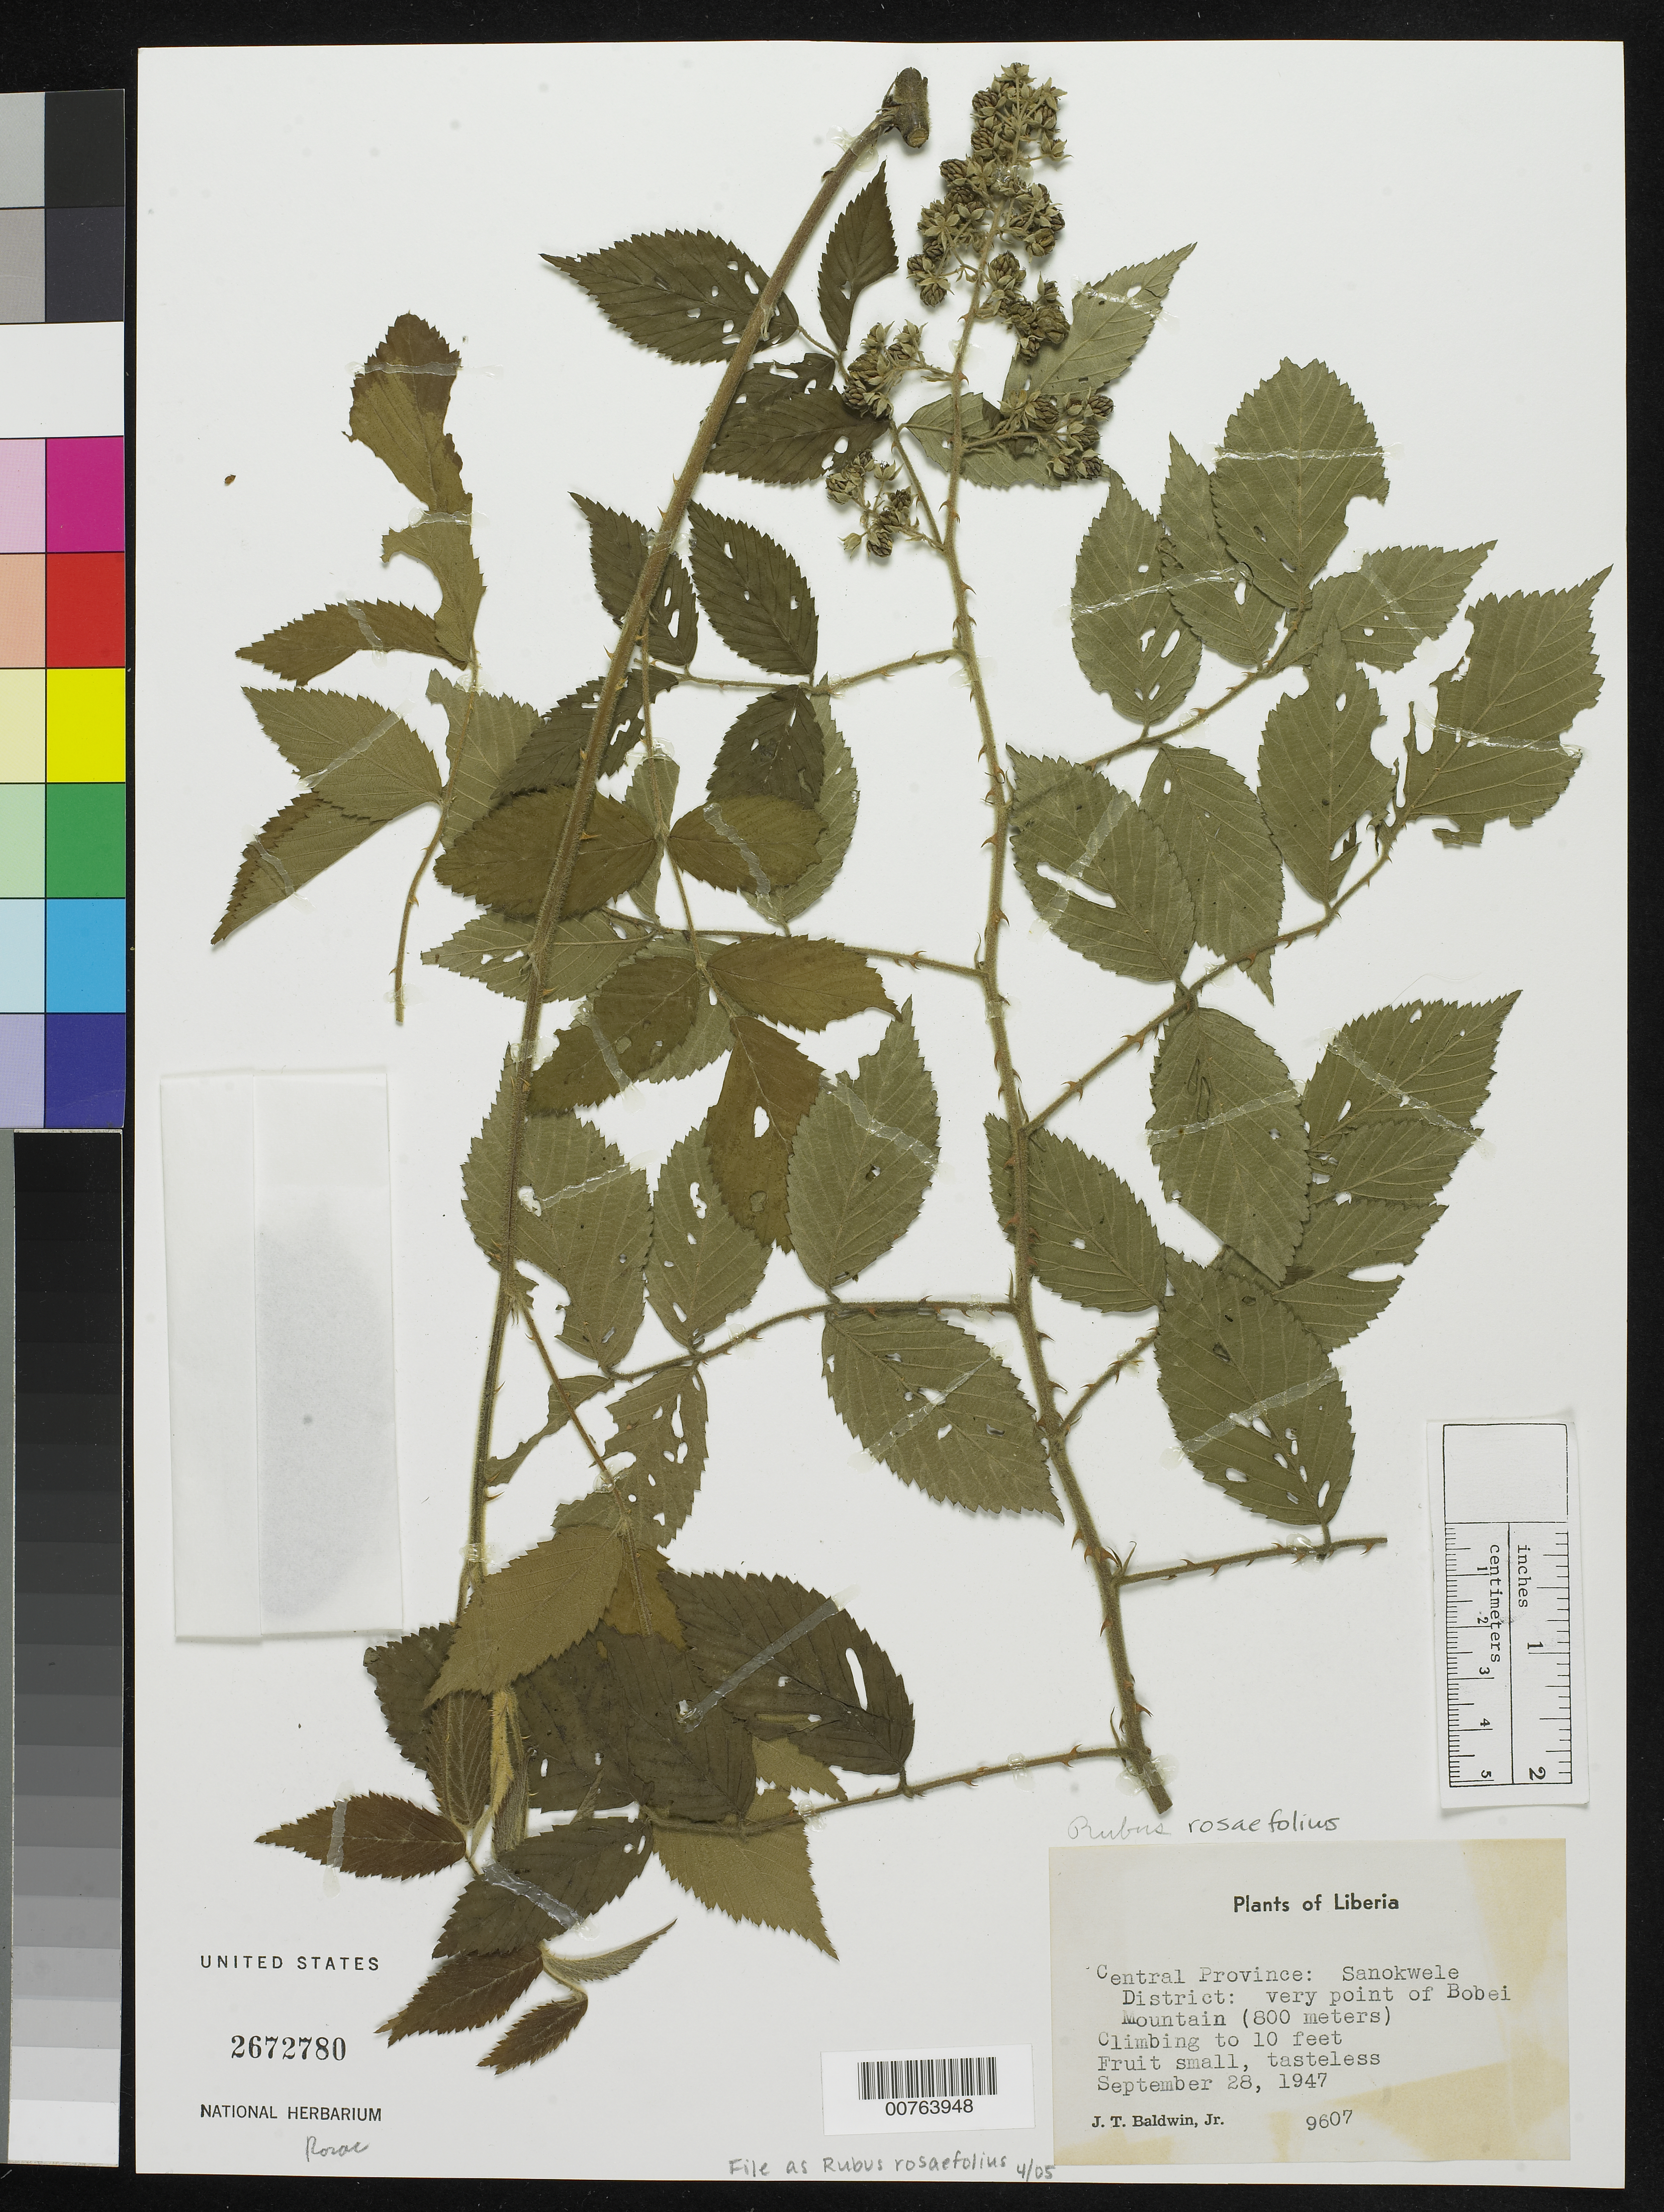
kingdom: Plantae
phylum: Tracheophyta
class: Magnoliopsida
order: Rosales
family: Rosaceae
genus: Rubus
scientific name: Rubus rosaefolius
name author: Sm.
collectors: J. T. Baldwin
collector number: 9607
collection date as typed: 28 Sep 1947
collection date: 1947-09-28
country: Liberia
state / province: Nimba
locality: Central Province: Sanokwele District, very point of Bobei Mountain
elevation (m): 800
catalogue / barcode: US 2672780